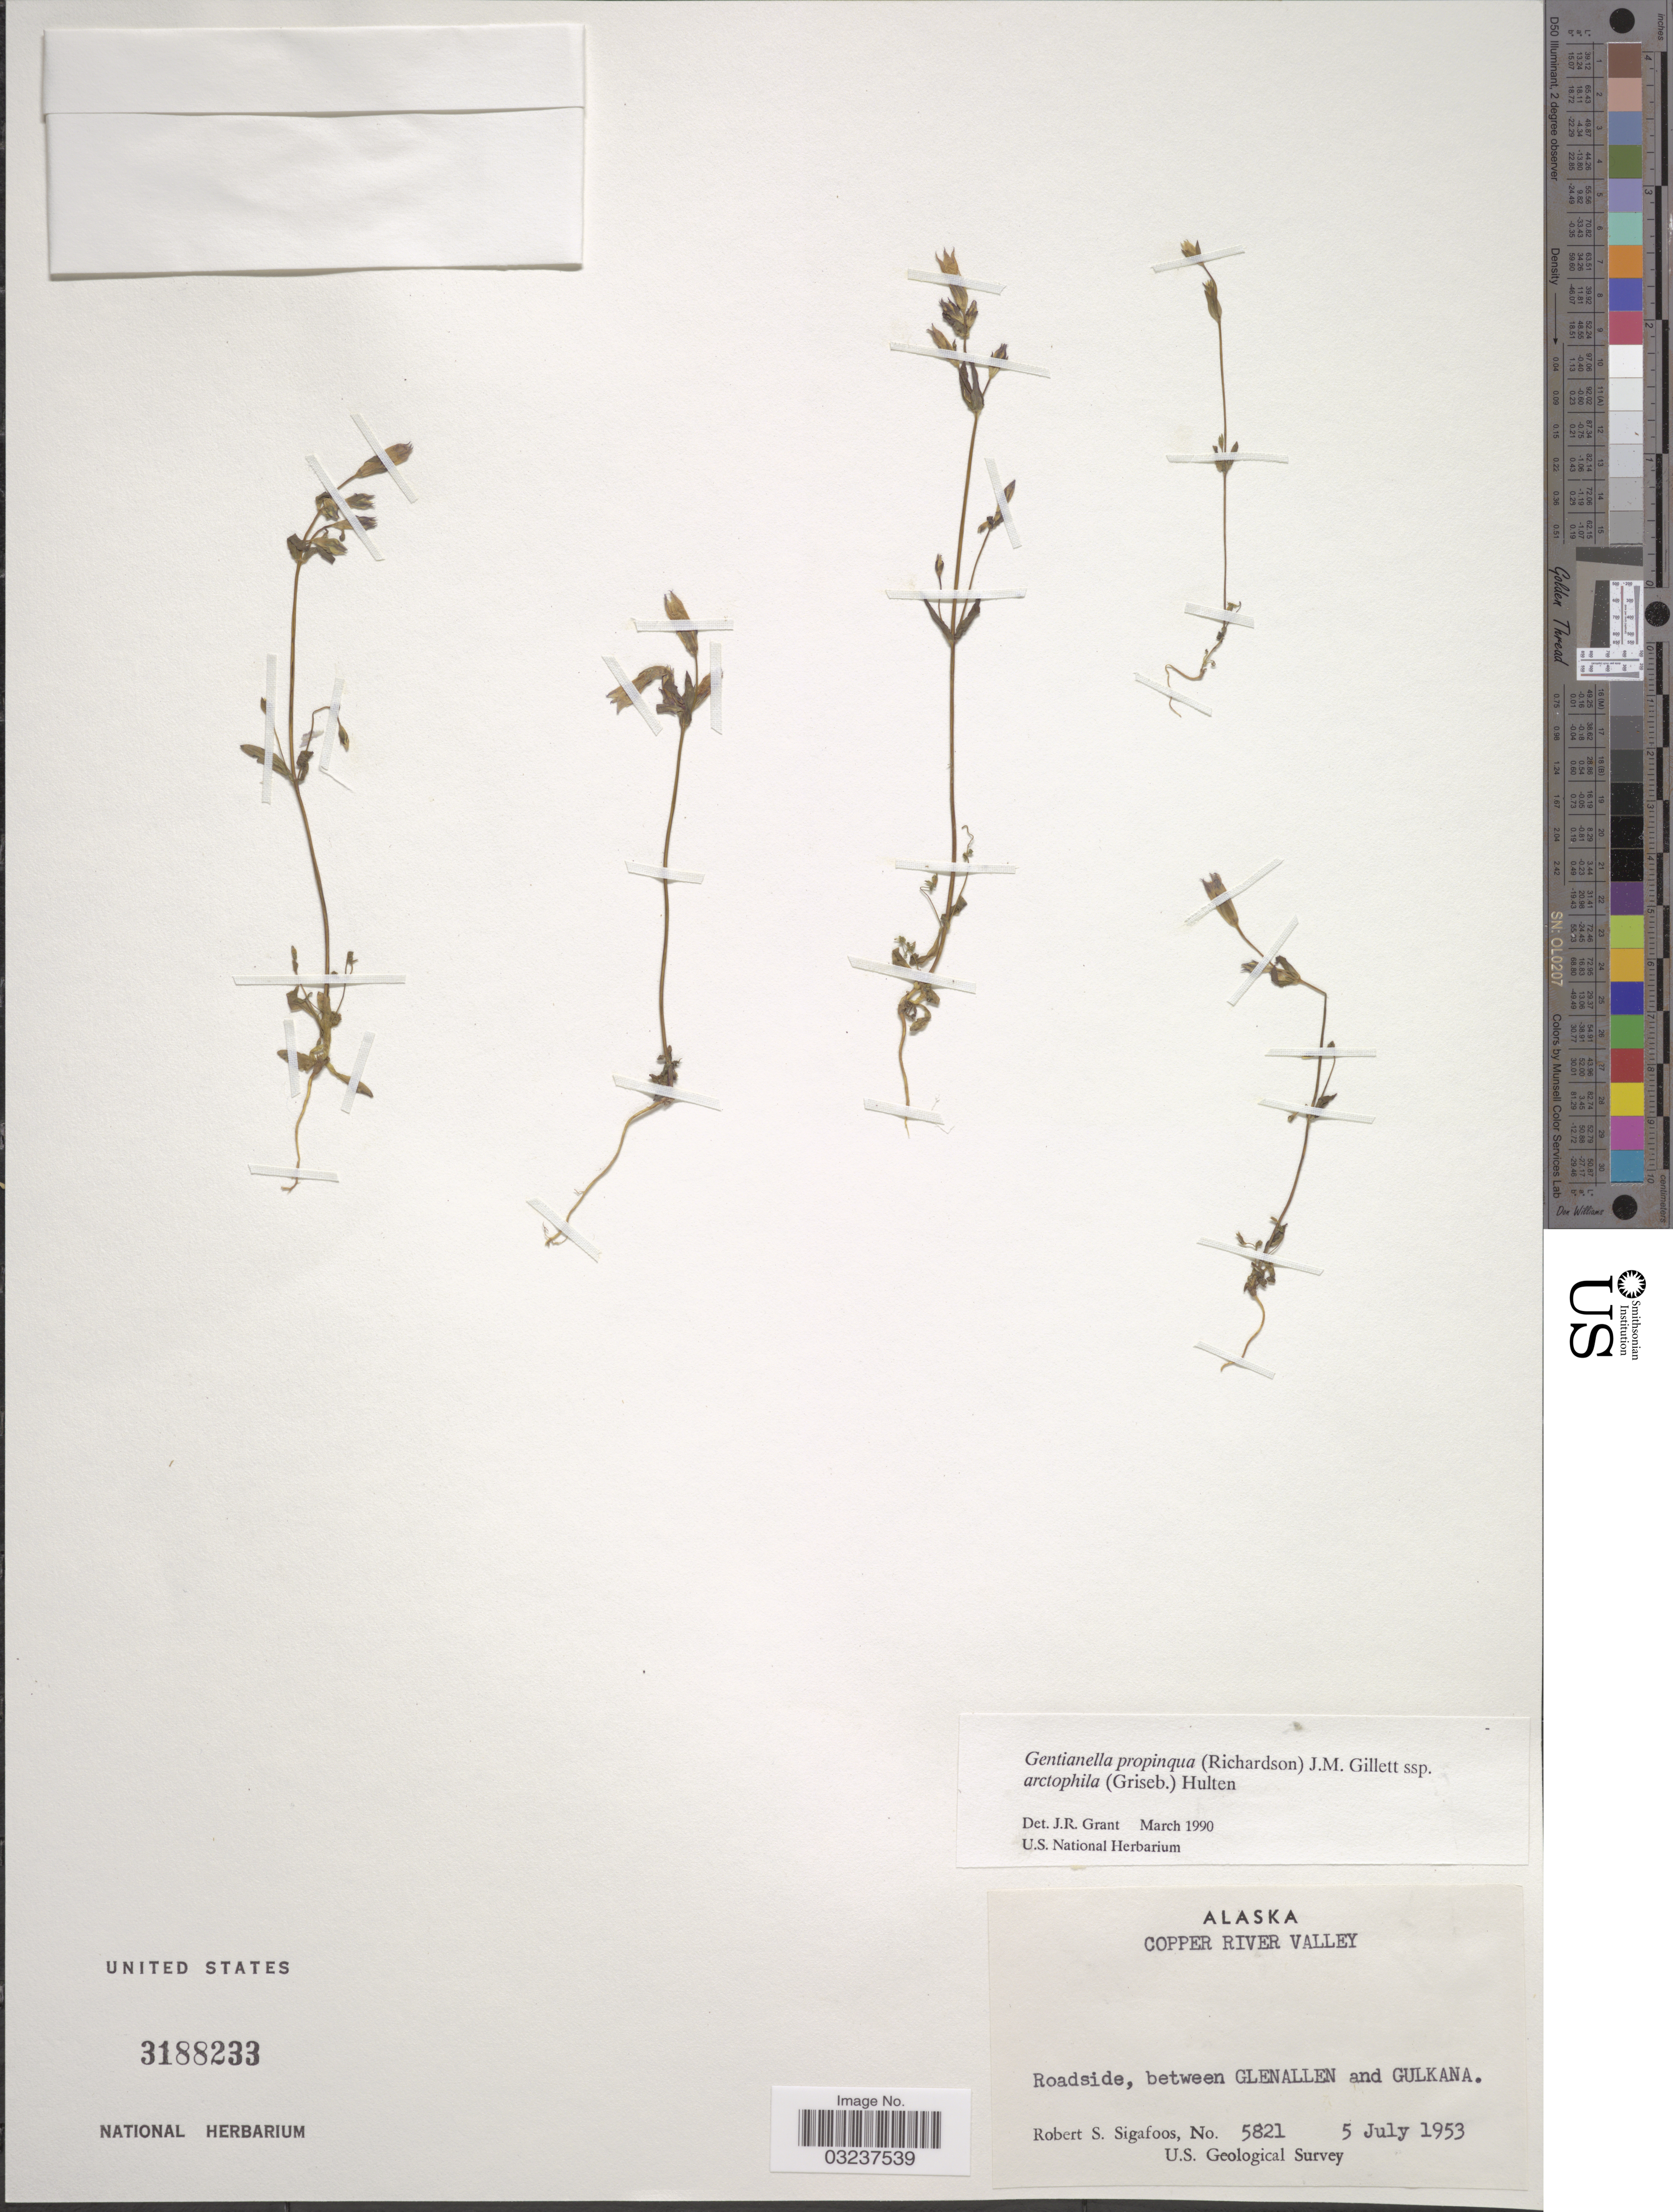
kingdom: Plantae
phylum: Tracheophyta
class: Magnoliopsida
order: Gentianales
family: Gentianaceae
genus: Gentianella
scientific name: Gentianella propinqua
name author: (Richardson) J.M. Gillett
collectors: R. Sigafoos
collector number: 5821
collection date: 1953-07-05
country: United States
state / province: Alaska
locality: Copper River Valley, Roadside, between Glenallen and Gulkana.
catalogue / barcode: US 3188233